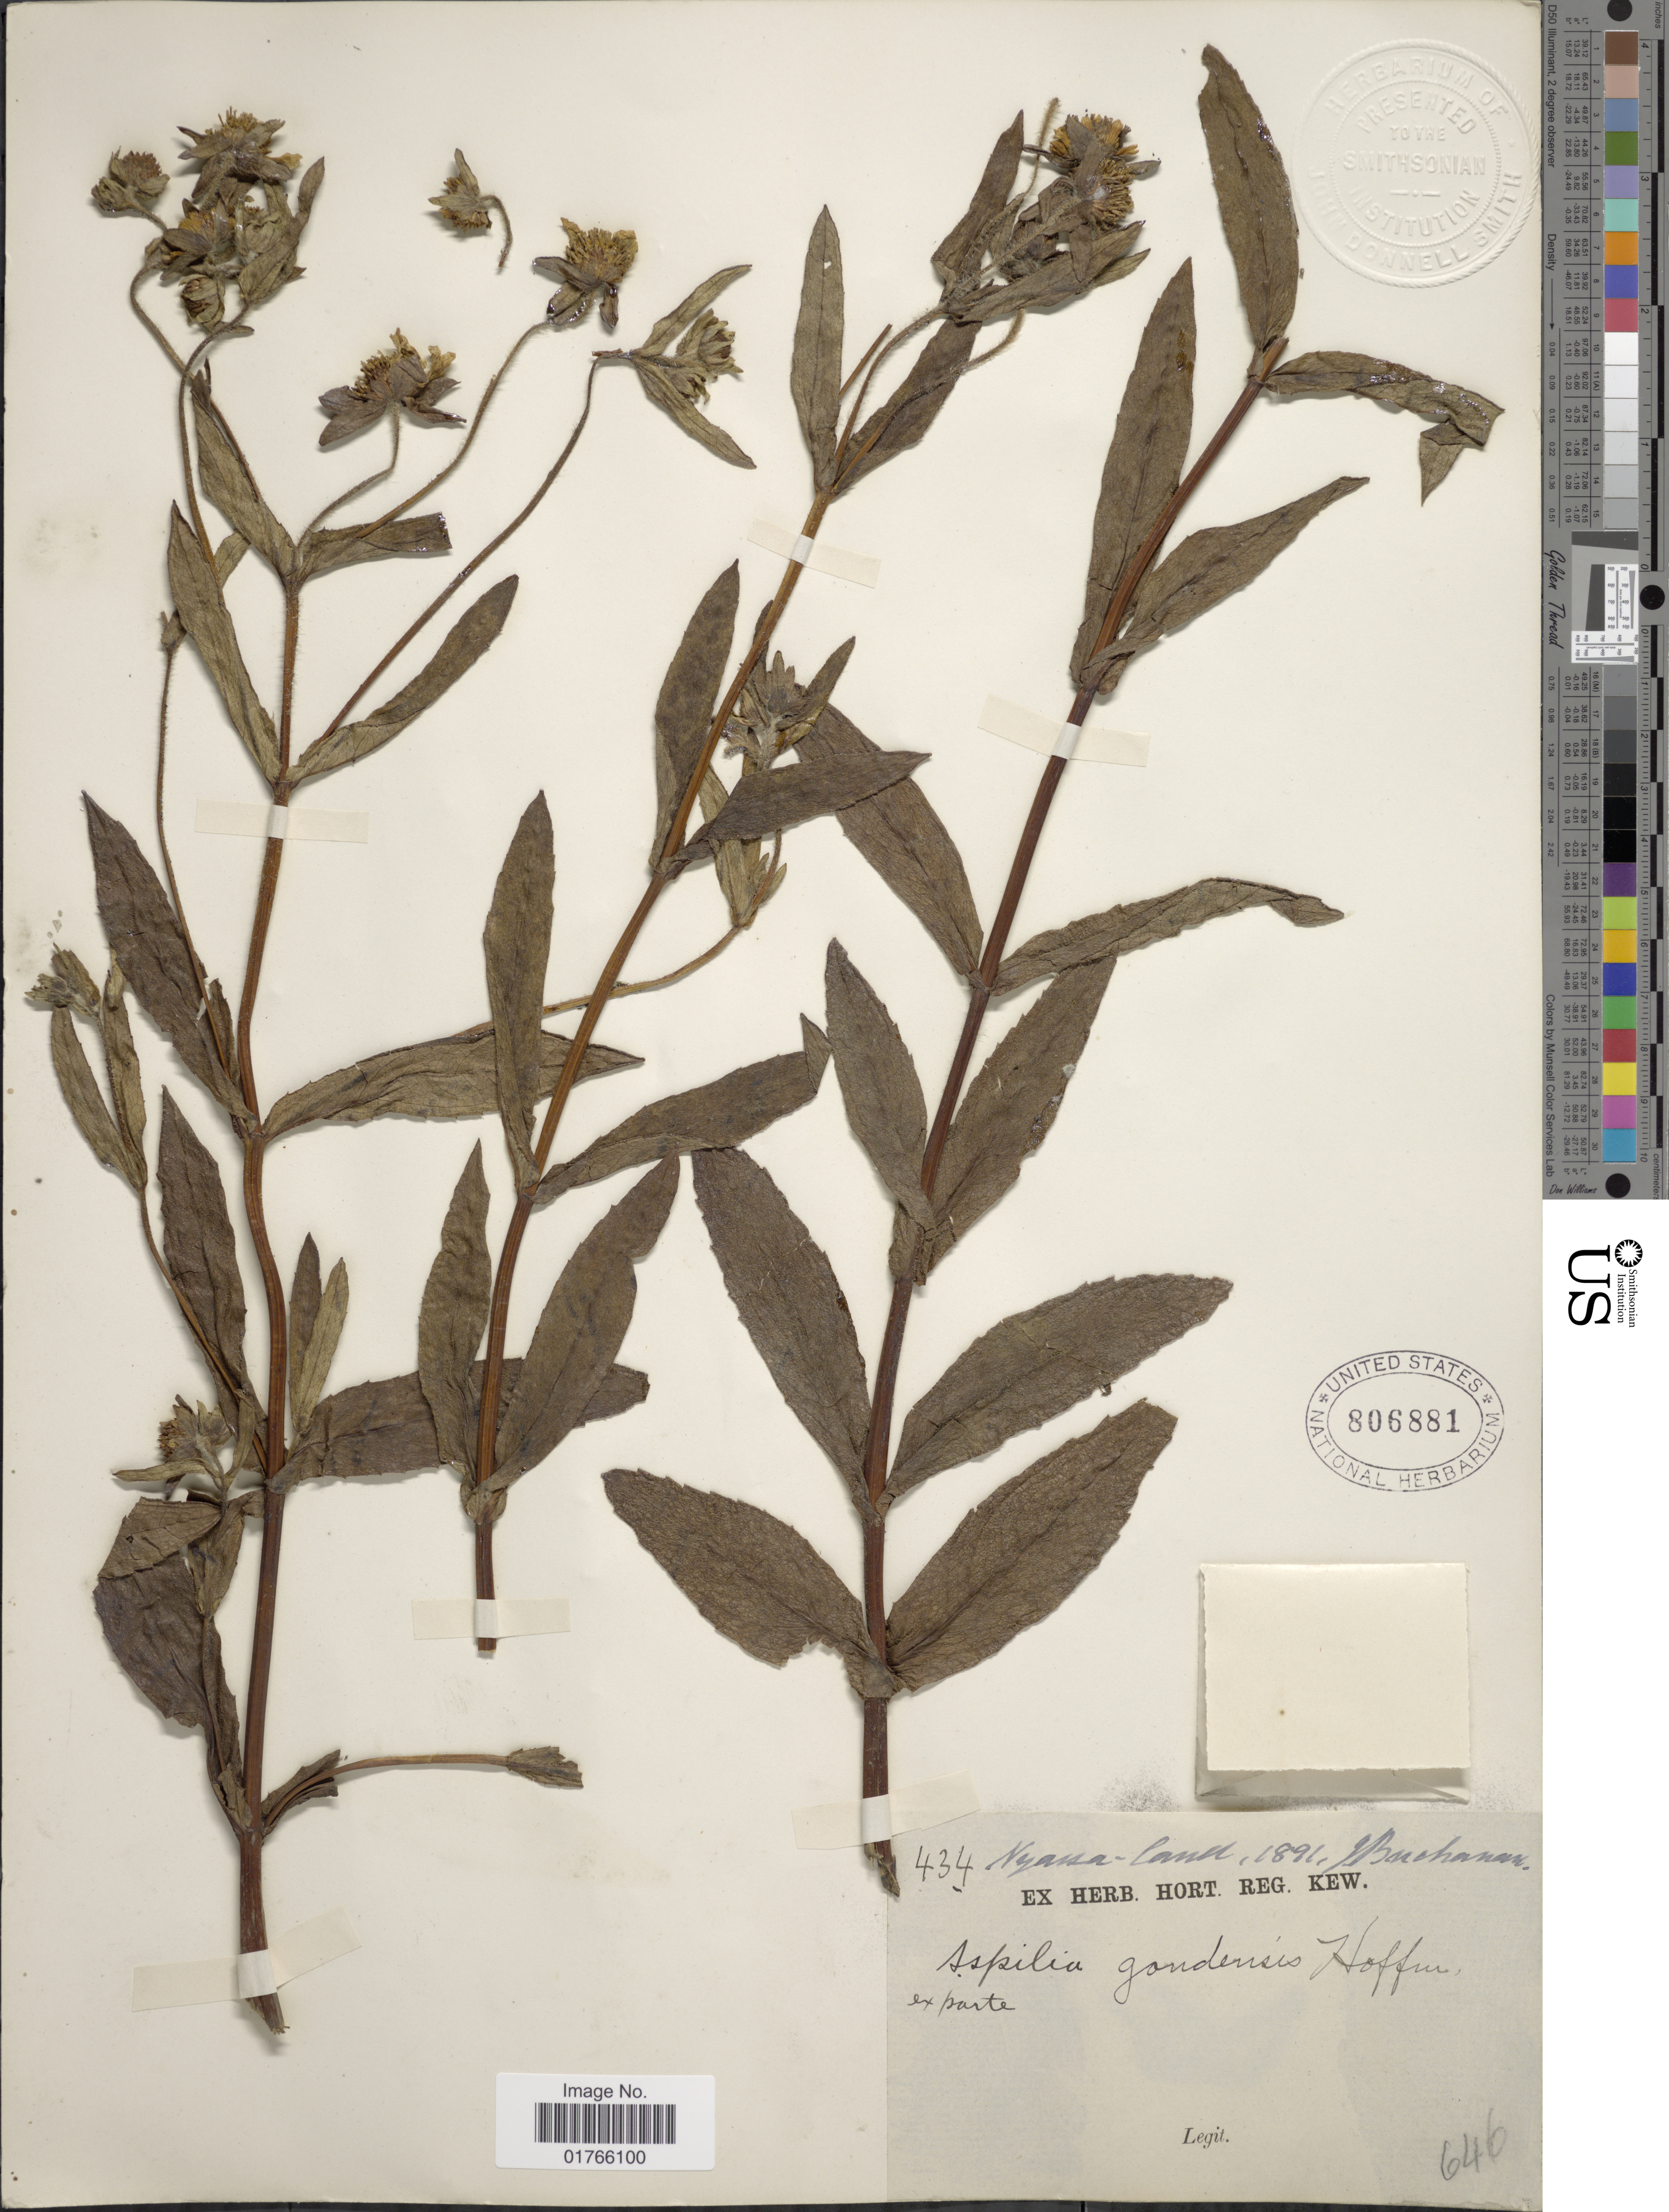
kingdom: Plantae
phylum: Tracheophyta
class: Magnoliopsida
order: Asterales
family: Asteraceae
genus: Aspilia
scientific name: Aspilia gondoensis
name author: O. Hoffm.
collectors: -. Buchanan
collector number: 434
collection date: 1891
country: Malawi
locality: Nyassa-land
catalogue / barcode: US 806881